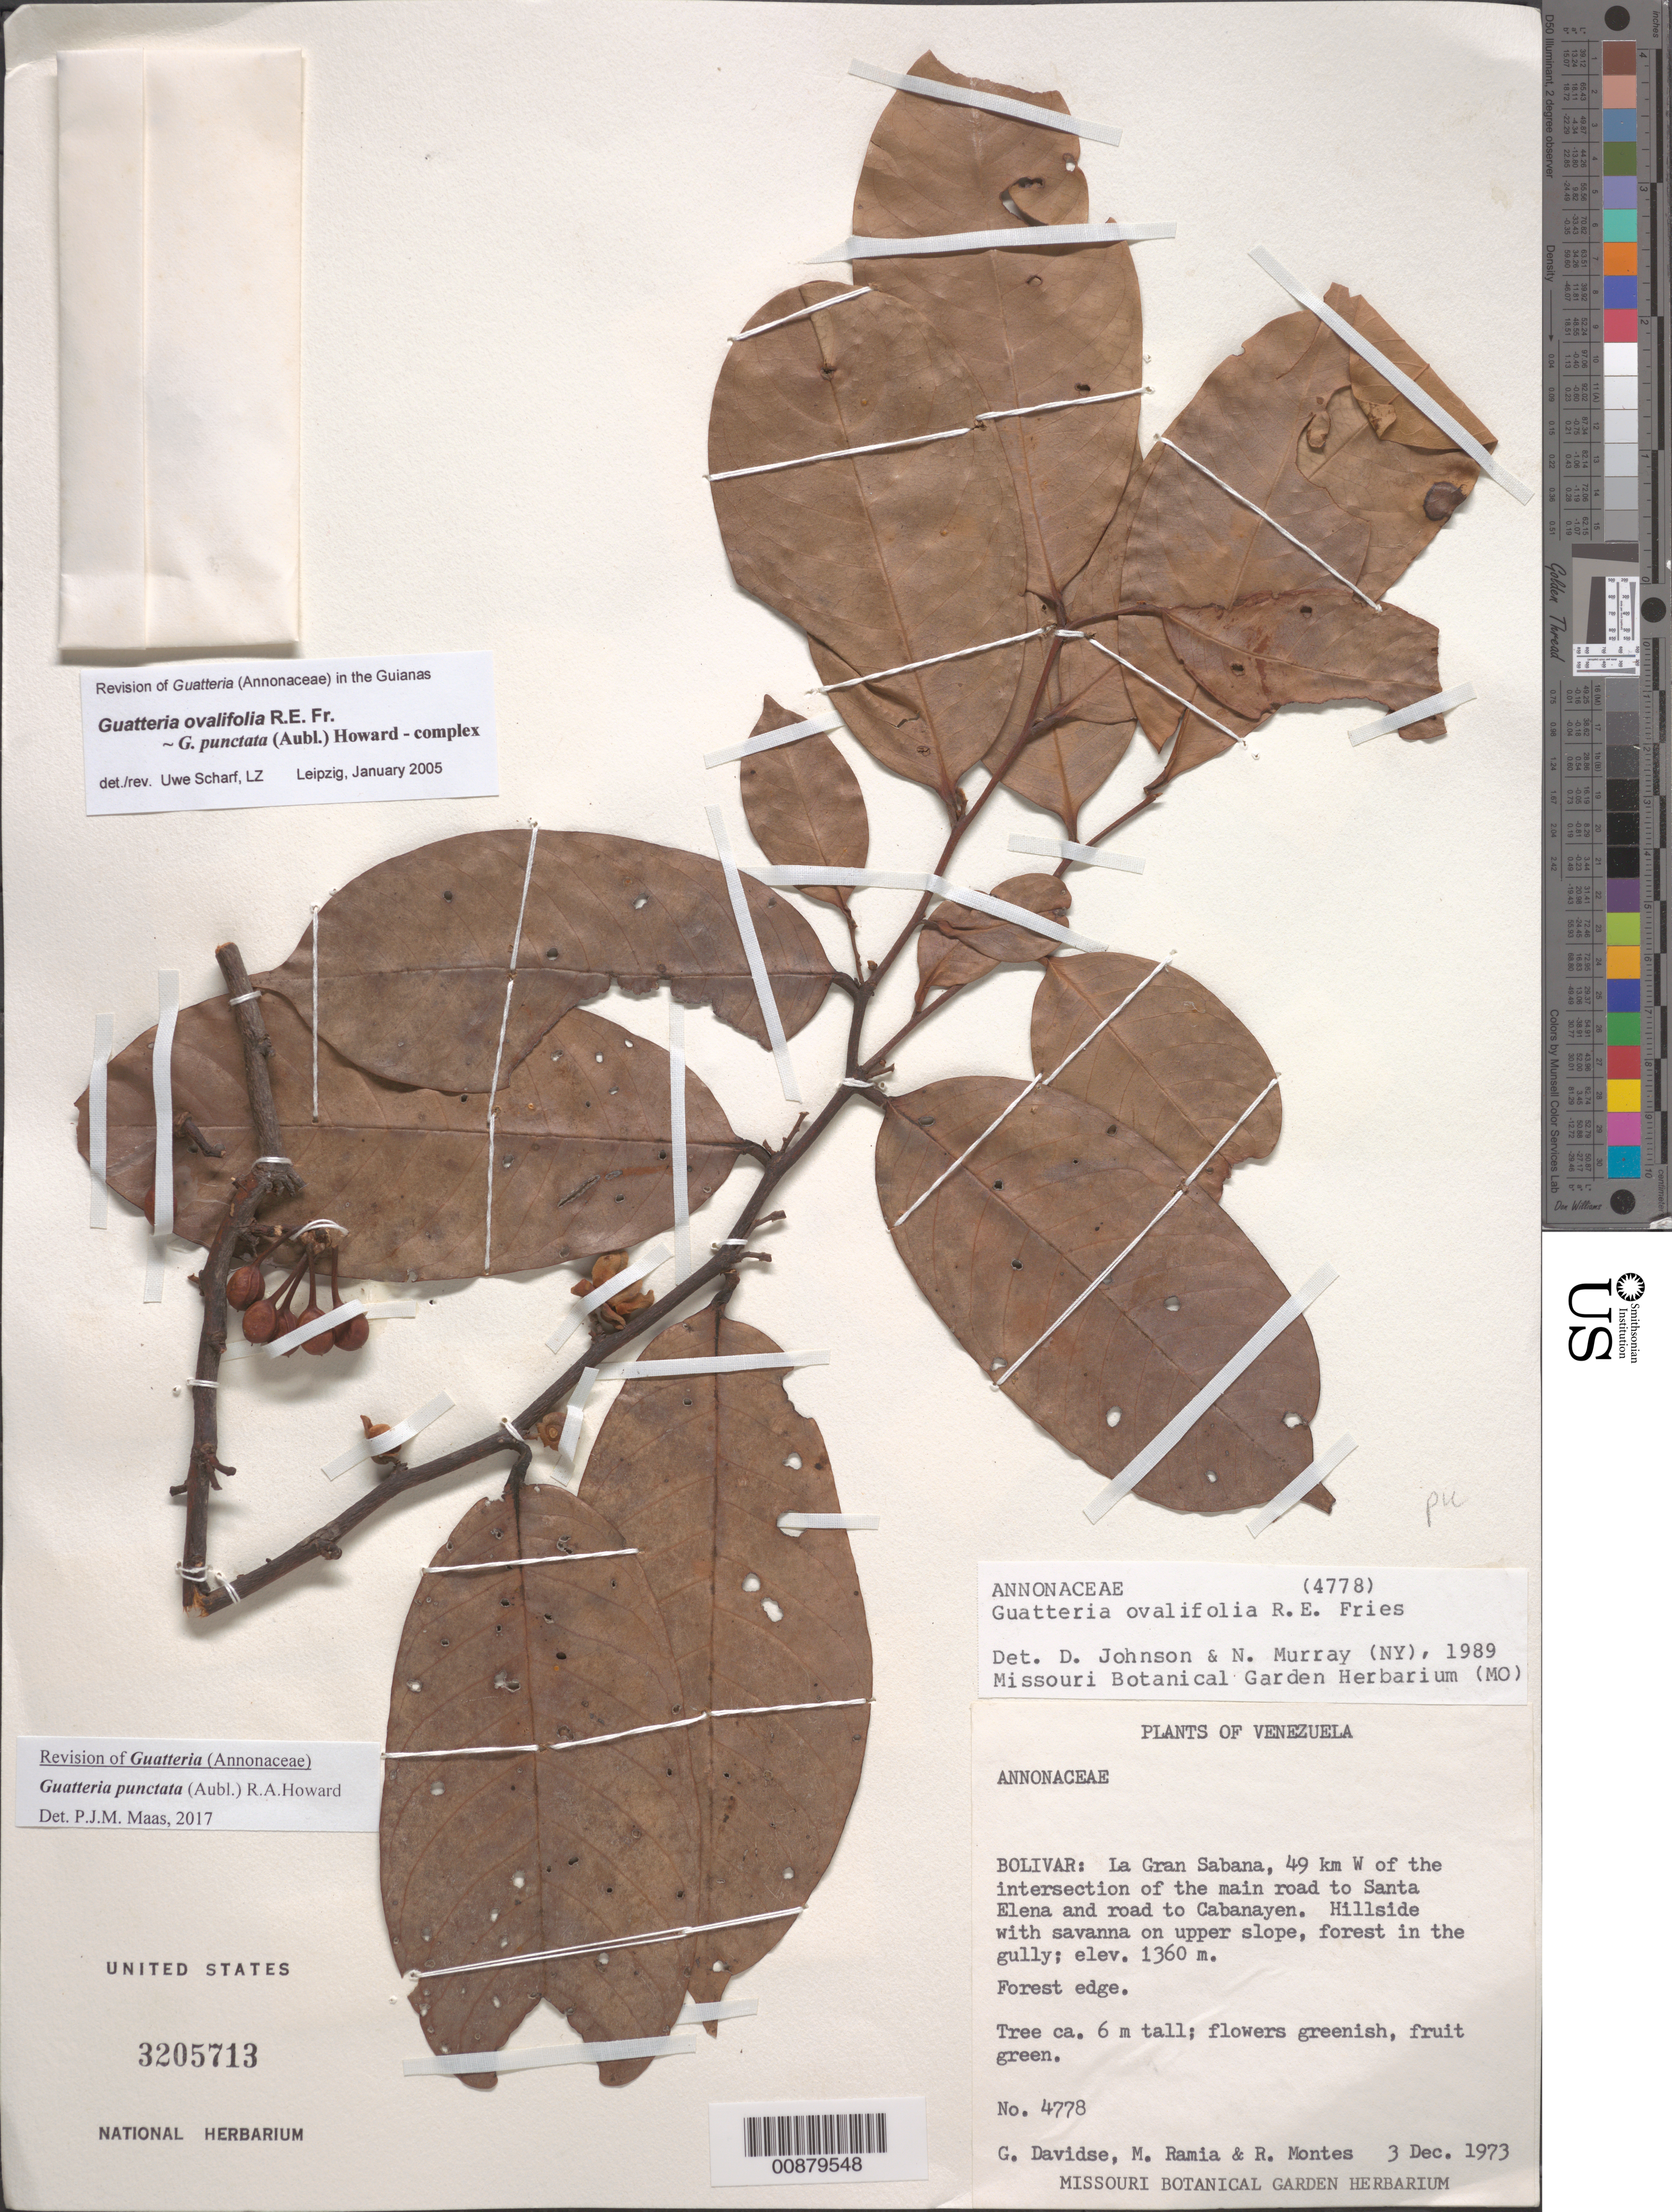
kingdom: Plantae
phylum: Tracheophyta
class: Magnoliopsida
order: Magnoliales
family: Annonaceae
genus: Guatteria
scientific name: Guatteria punctata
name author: (Aubl.) R.A. Howard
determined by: Maas, Paul J.; Maas, H.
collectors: G. Davidse, M. Ramia & R. Montes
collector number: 4778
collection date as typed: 3-Dec-73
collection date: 1973-12-03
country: Venezuela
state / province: Bolívar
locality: Gran Sabana, 49 km W of intersection of Santa Elena road and road to Cabanayen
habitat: Hillside with savanna on upper slope, forest in gully; forest edge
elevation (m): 1360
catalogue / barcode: US 3205713